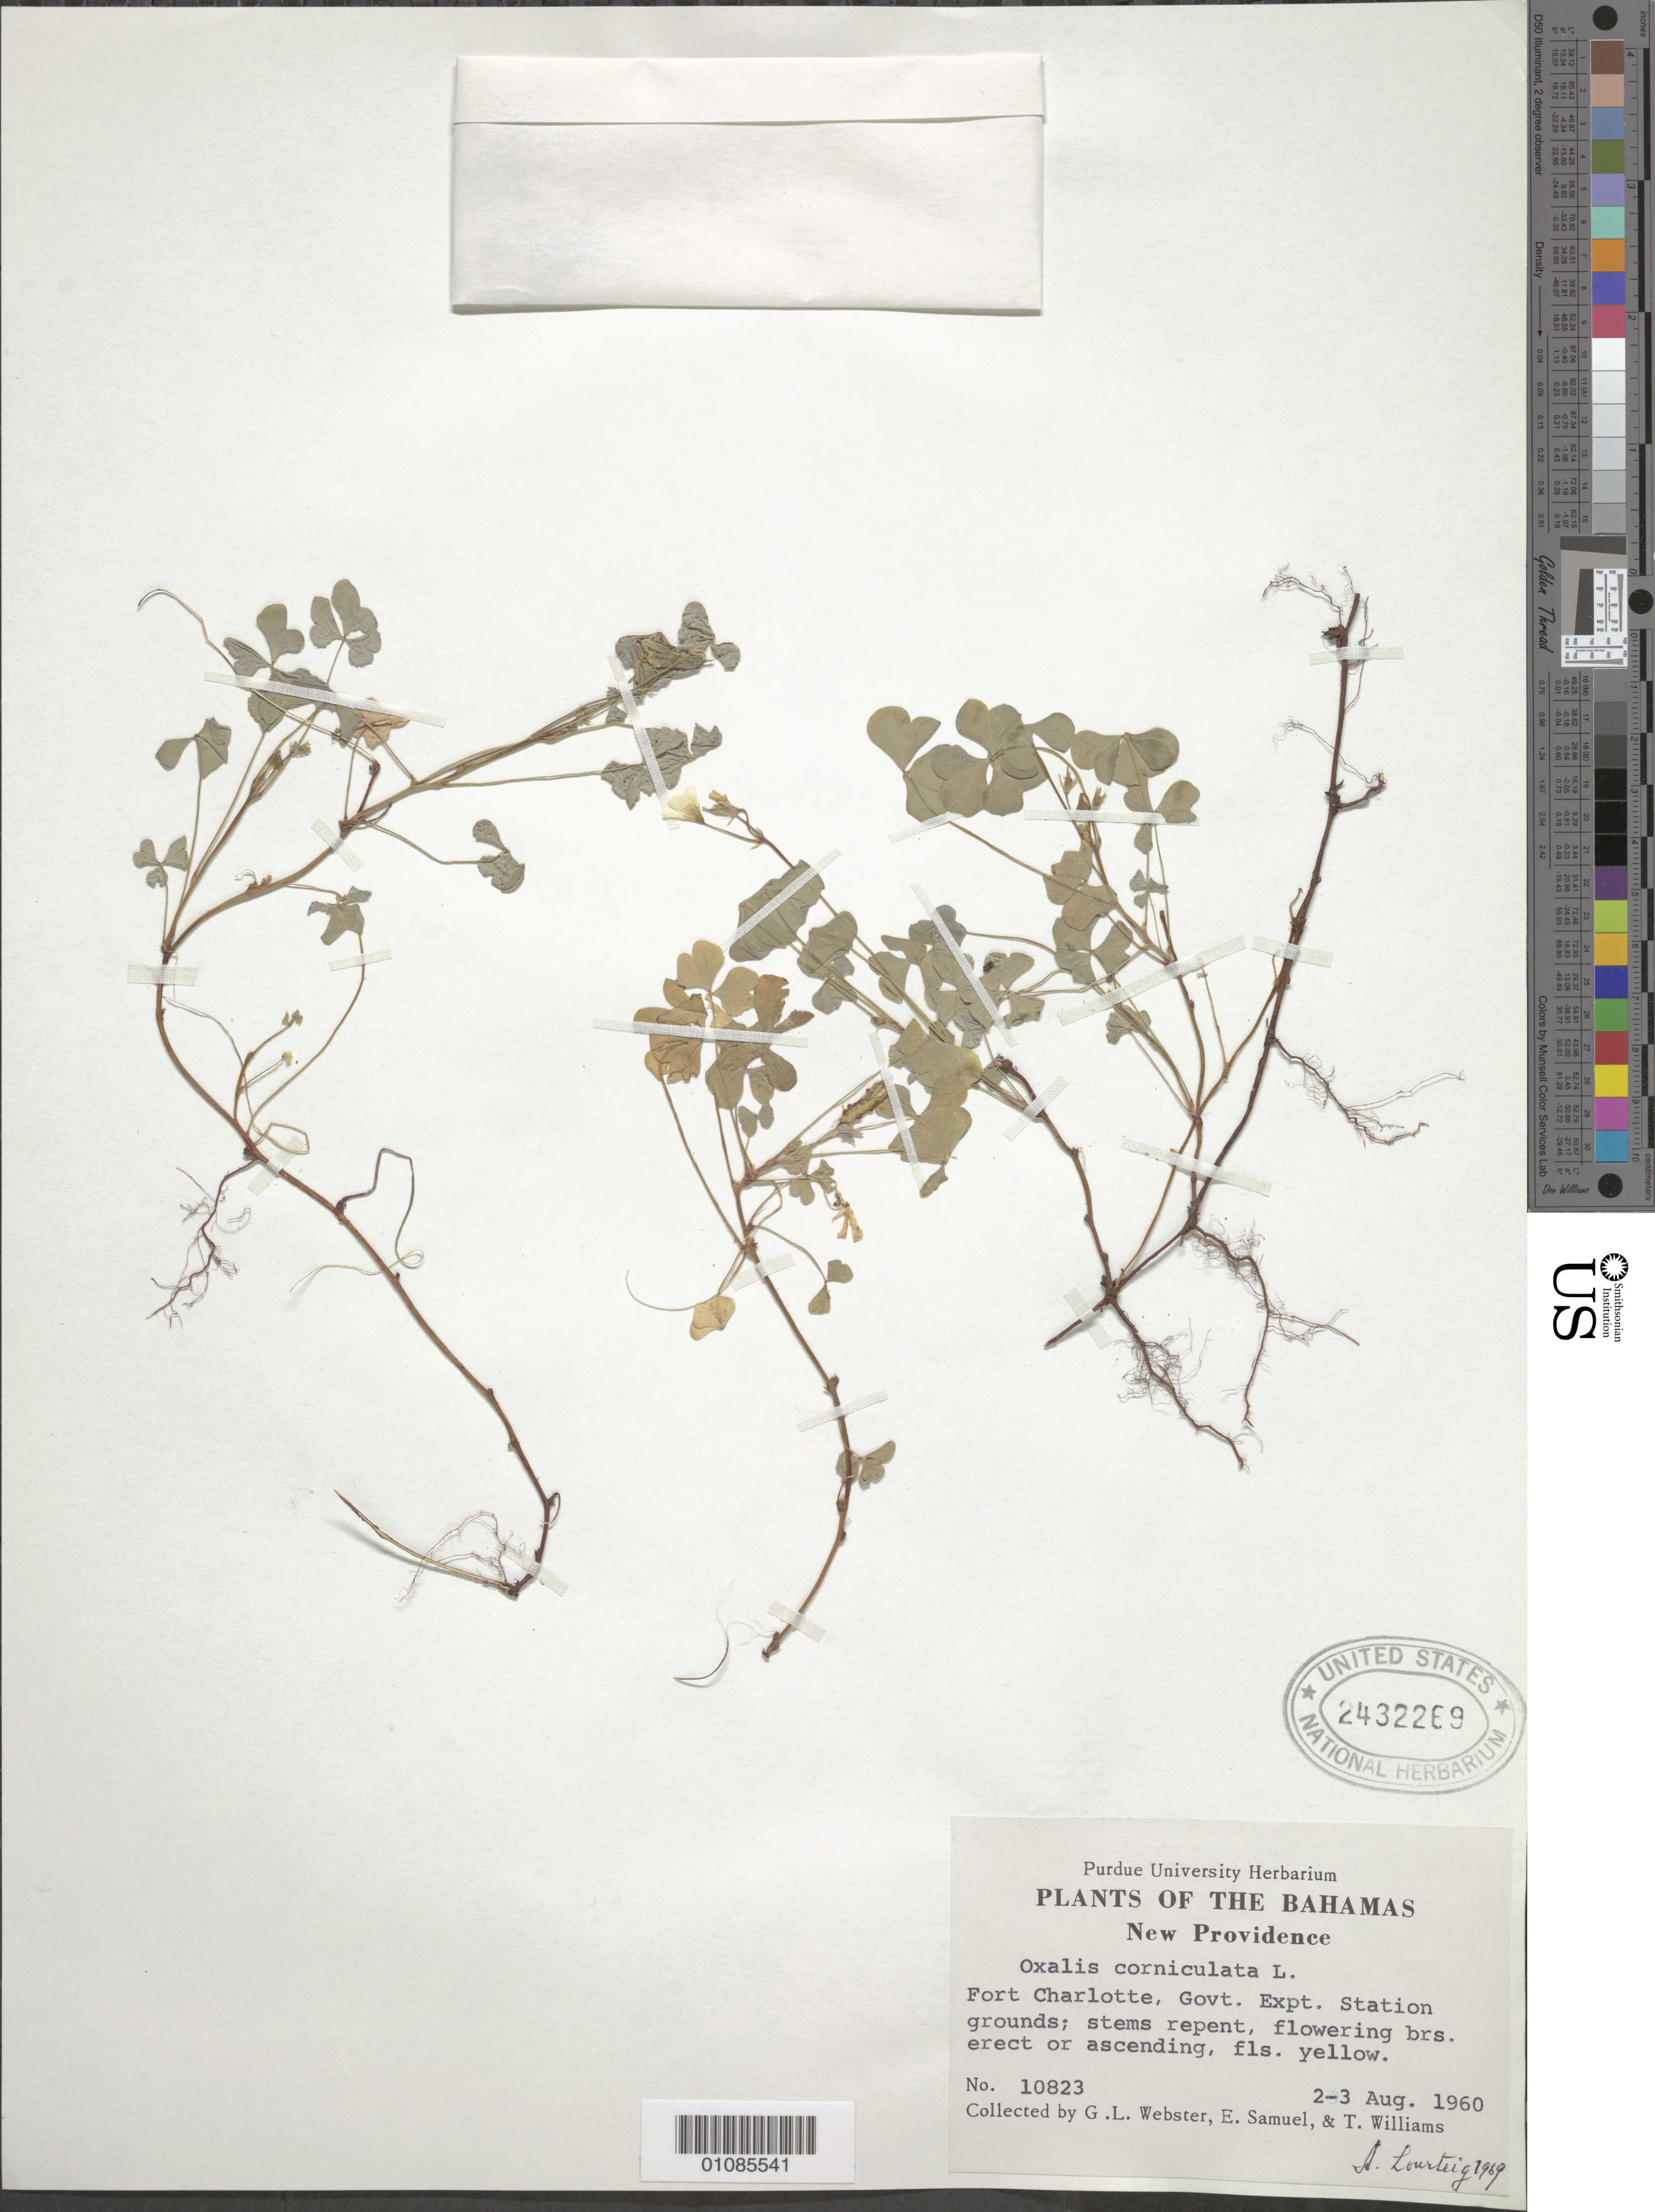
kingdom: Plantae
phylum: Tracheophyta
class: Magnoliopsida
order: Oxalidales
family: Oxalidaceae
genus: Oxalis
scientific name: Oxalis corniculata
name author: L.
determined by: Lourteig, A.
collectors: G. L. Webster, E. Samuel & T. Williams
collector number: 10823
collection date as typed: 02 Aug 1960 to 03 Aug 1960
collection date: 1960-08-02/1960-08-03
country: Bahamas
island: New Providence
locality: Fort Charlotte, Govt. Expt. station grounds;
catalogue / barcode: US 2432269